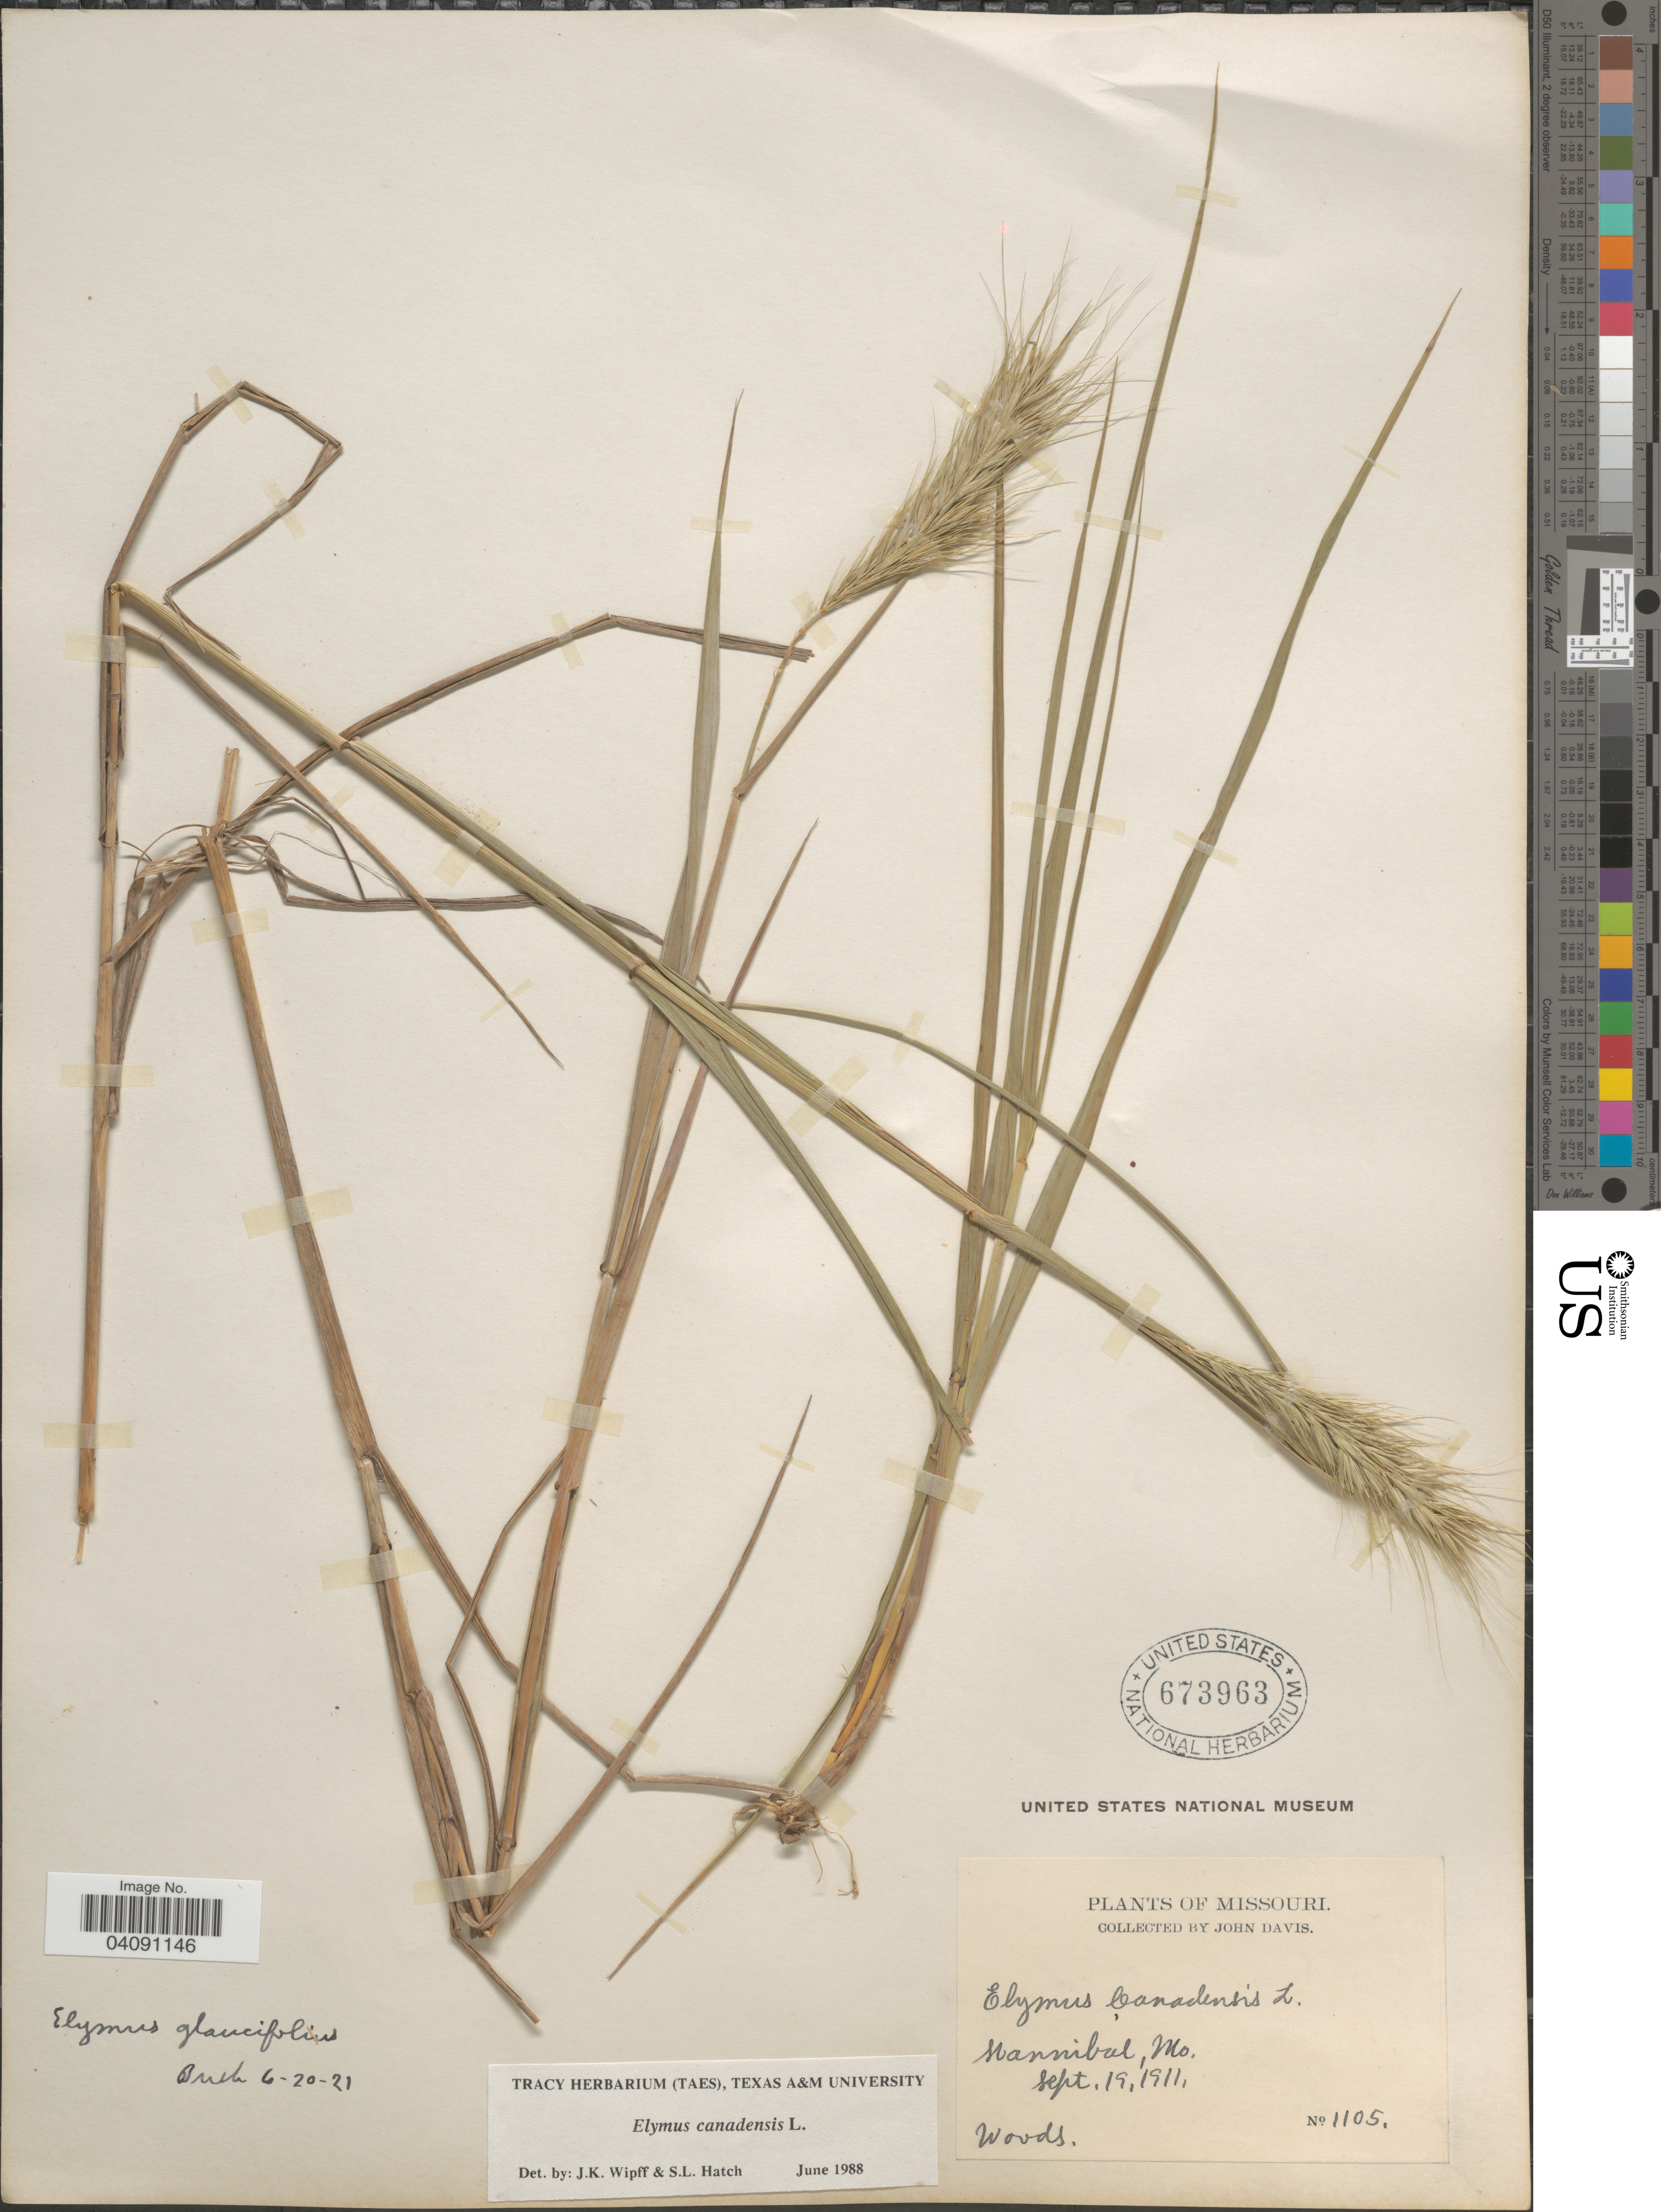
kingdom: Plantae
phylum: Tracheophyta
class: Liliopsida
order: Poales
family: Poaceae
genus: Elymus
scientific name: Elymus canadensis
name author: L.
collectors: J. Davis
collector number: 1105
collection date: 1911-09-19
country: United States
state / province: Missouri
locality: Hannibal.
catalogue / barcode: US 673963